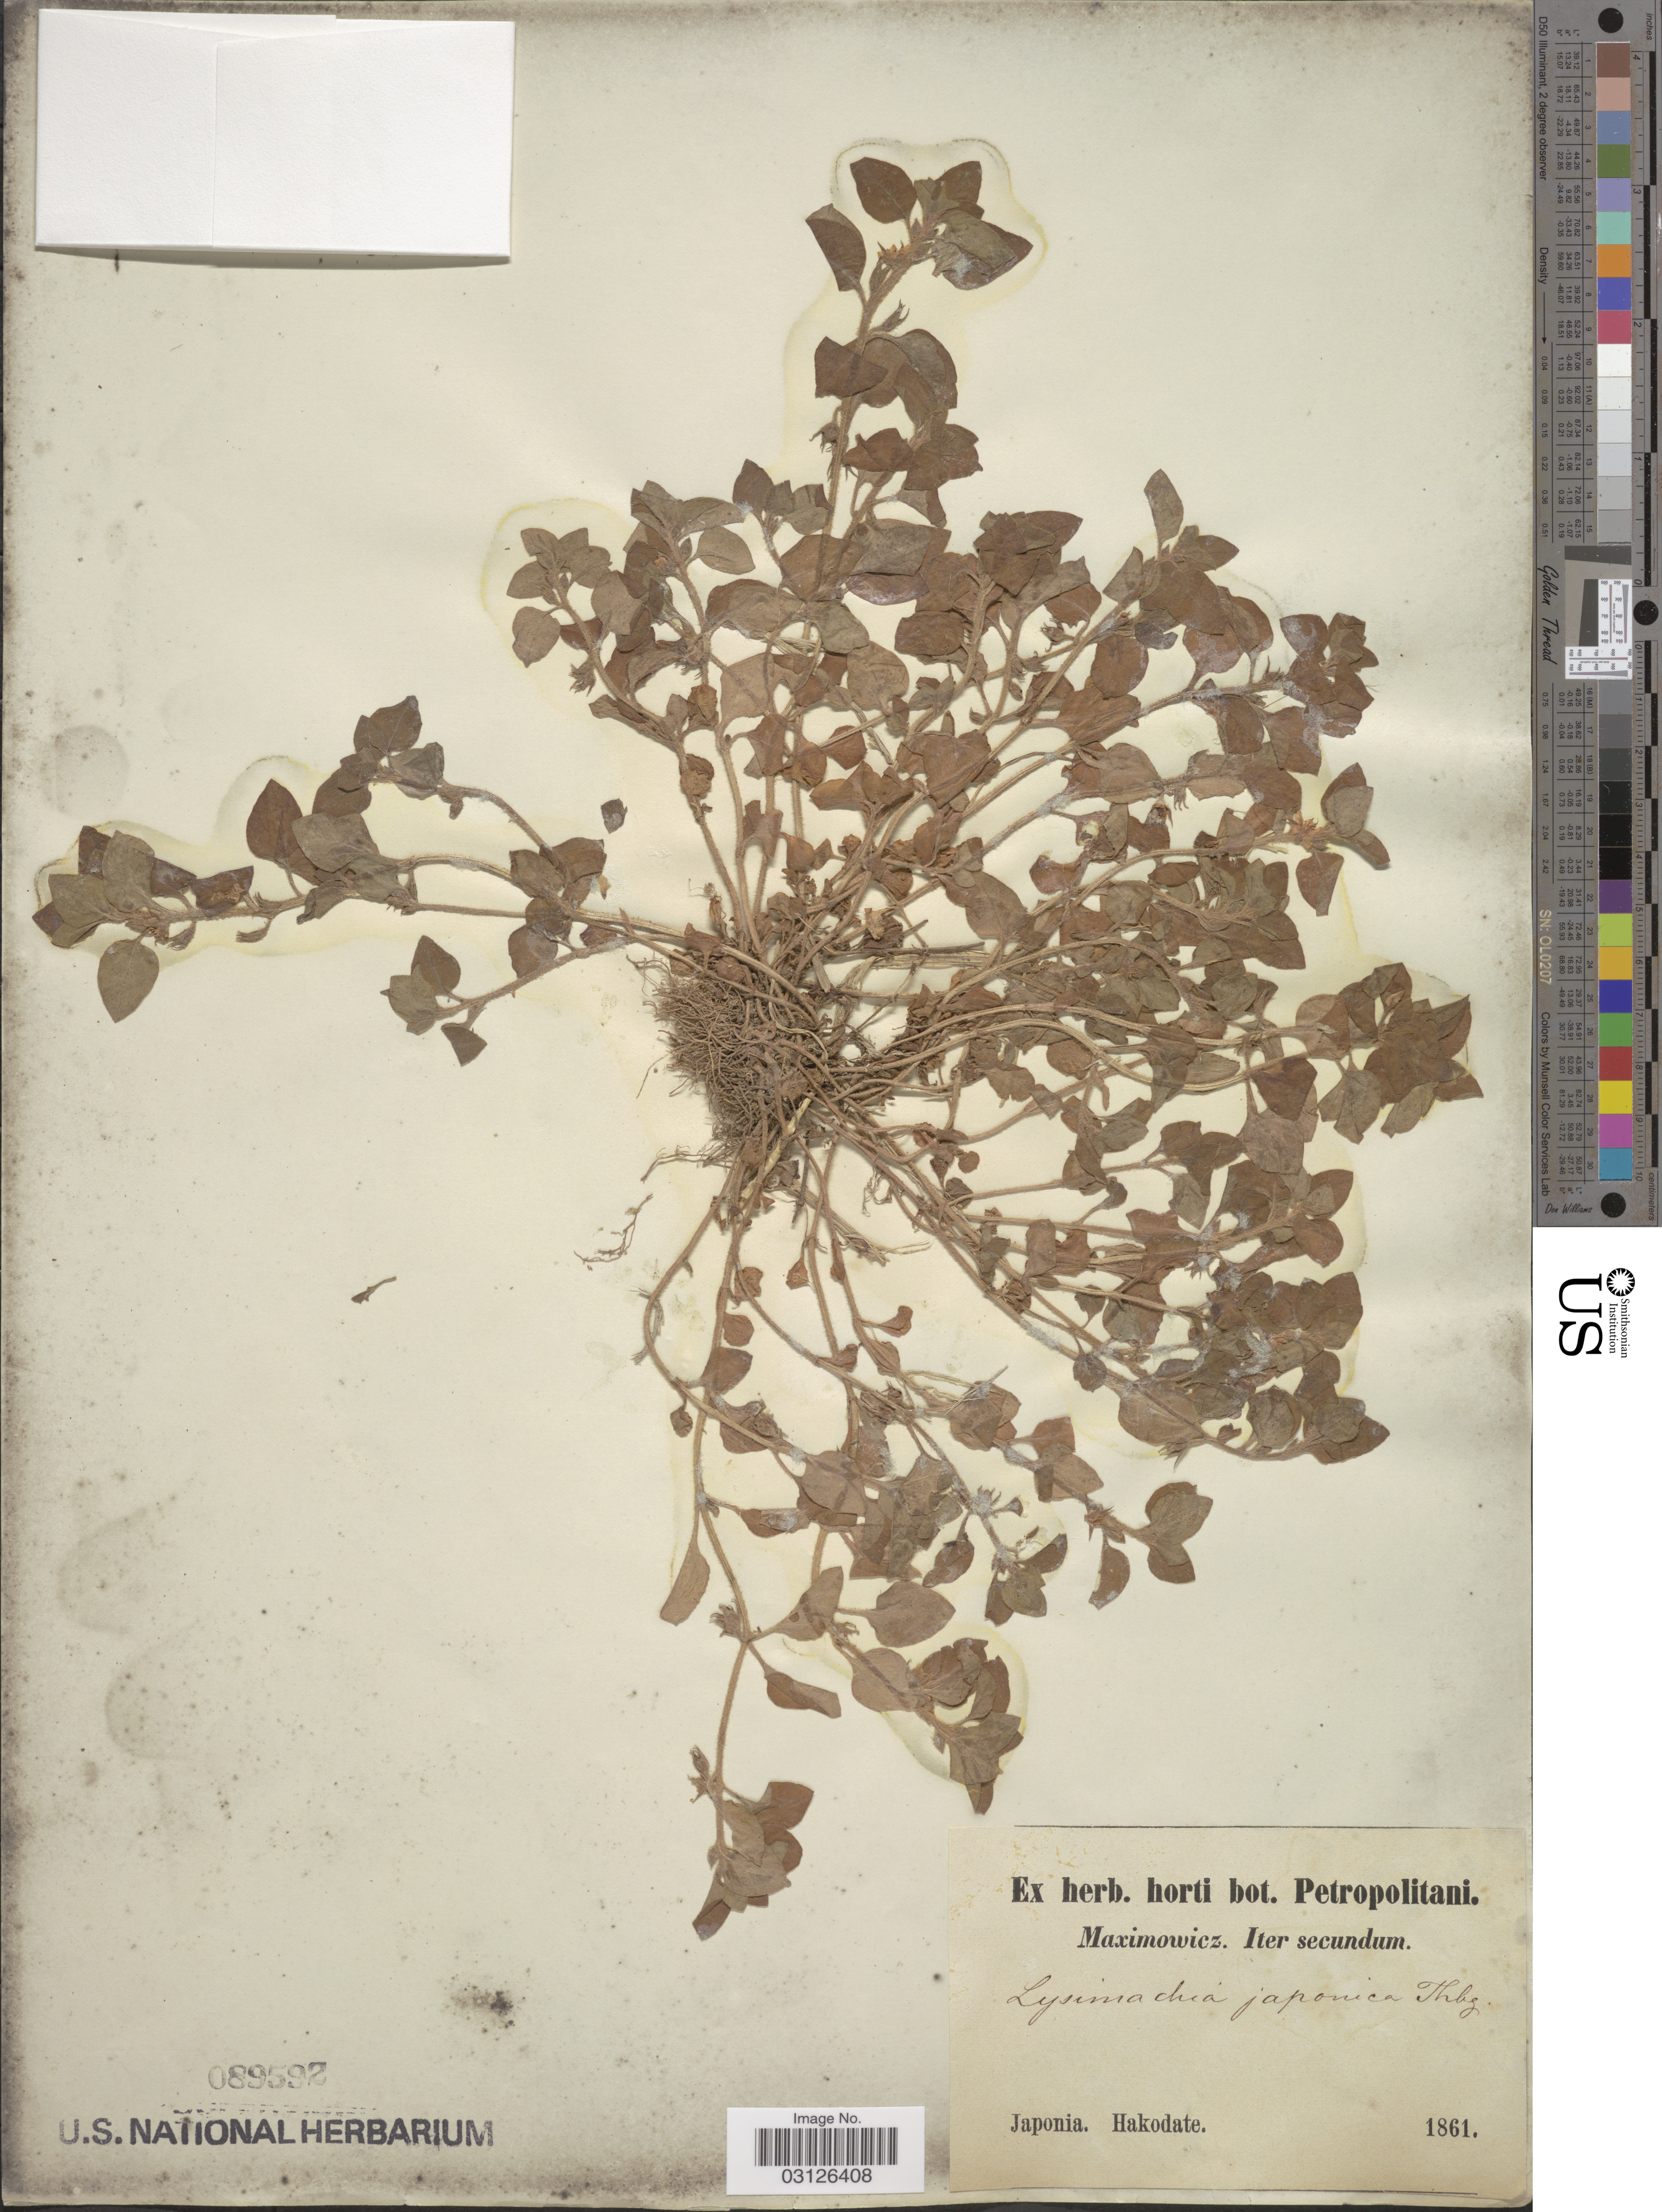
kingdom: Plantae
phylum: Tracheophyta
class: Magnoliopsida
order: Ericales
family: Primulaceae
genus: Lysimachia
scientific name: Lysimachia japonica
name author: Thunb.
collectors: Maximowicz, --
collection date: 1861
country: Japan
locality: Hakodate.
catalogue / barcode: US 89592